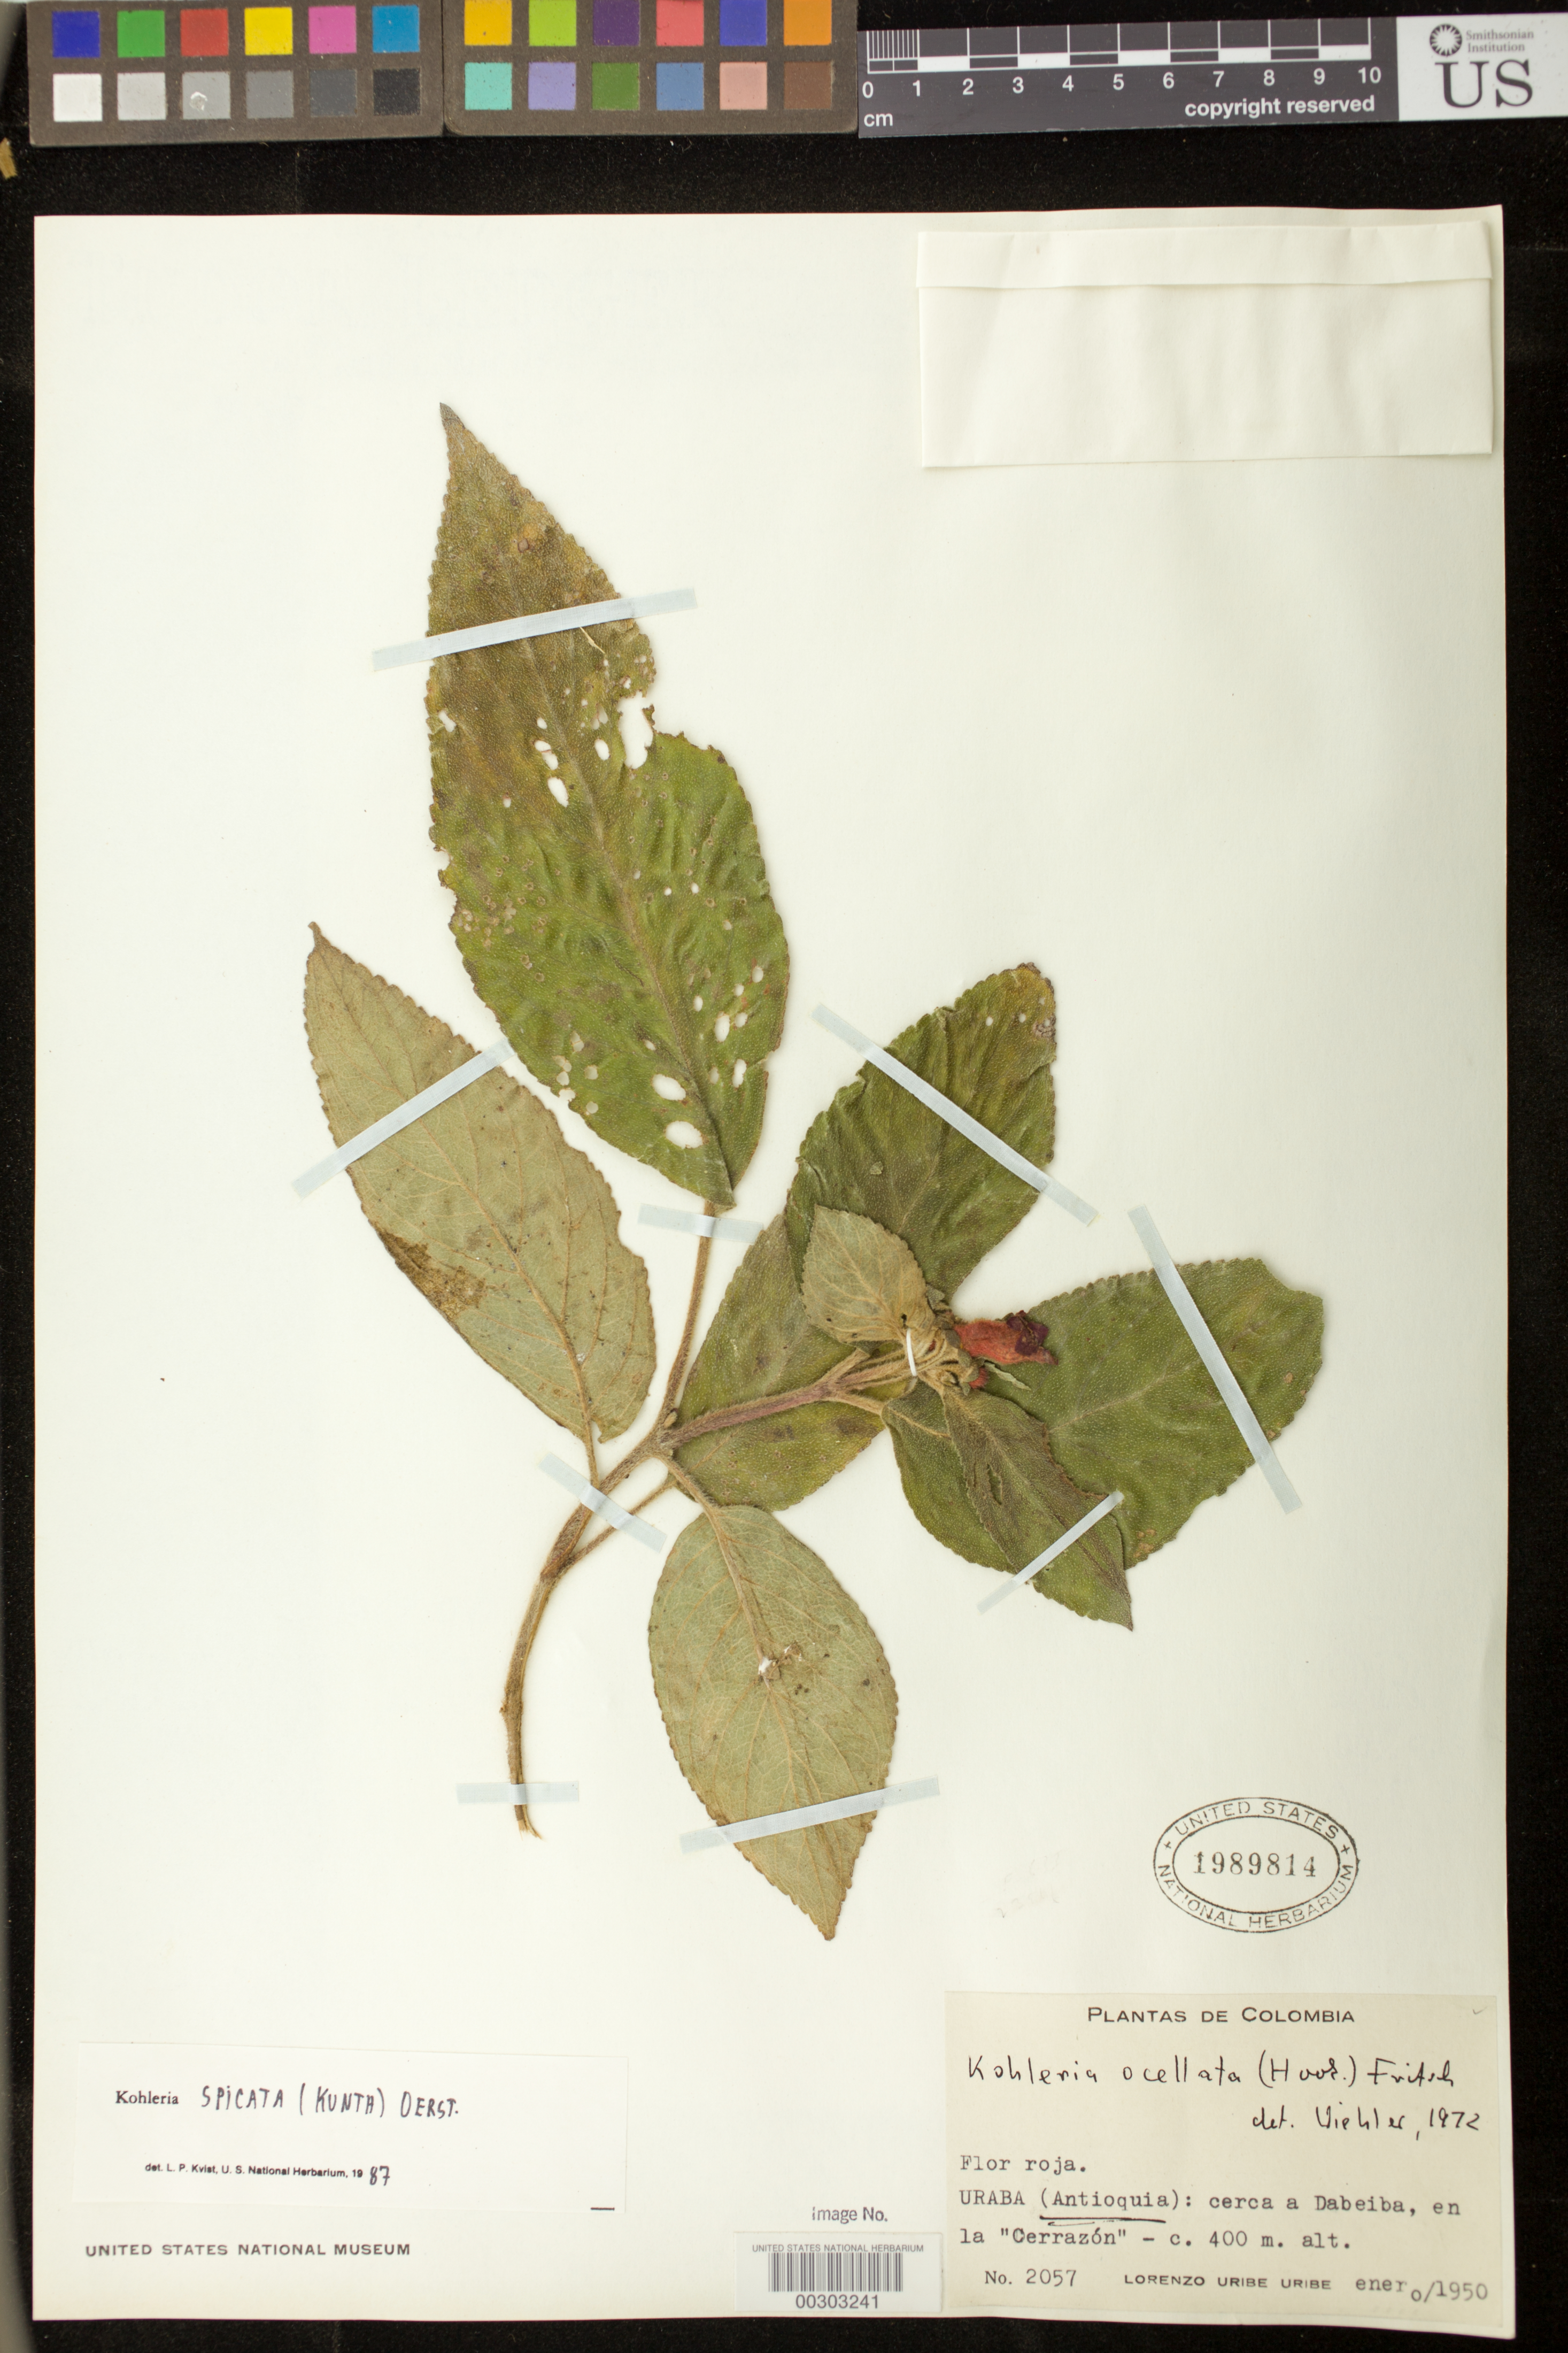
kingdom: Plantae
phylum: Tracheophyta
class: Magnoliopsida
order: Lamiales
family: Gesneriaceae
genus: Kohleria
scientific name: Kohleria spicata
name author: (Kunth) Oerst.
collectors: L. Uribe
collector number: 2057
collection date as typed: Jan 1950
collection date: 1950-01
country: Colombia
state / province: Antioquia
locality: Uraba, near Dabeiba, in La "Cerrazon"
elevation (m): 400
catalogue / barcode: US 1989814